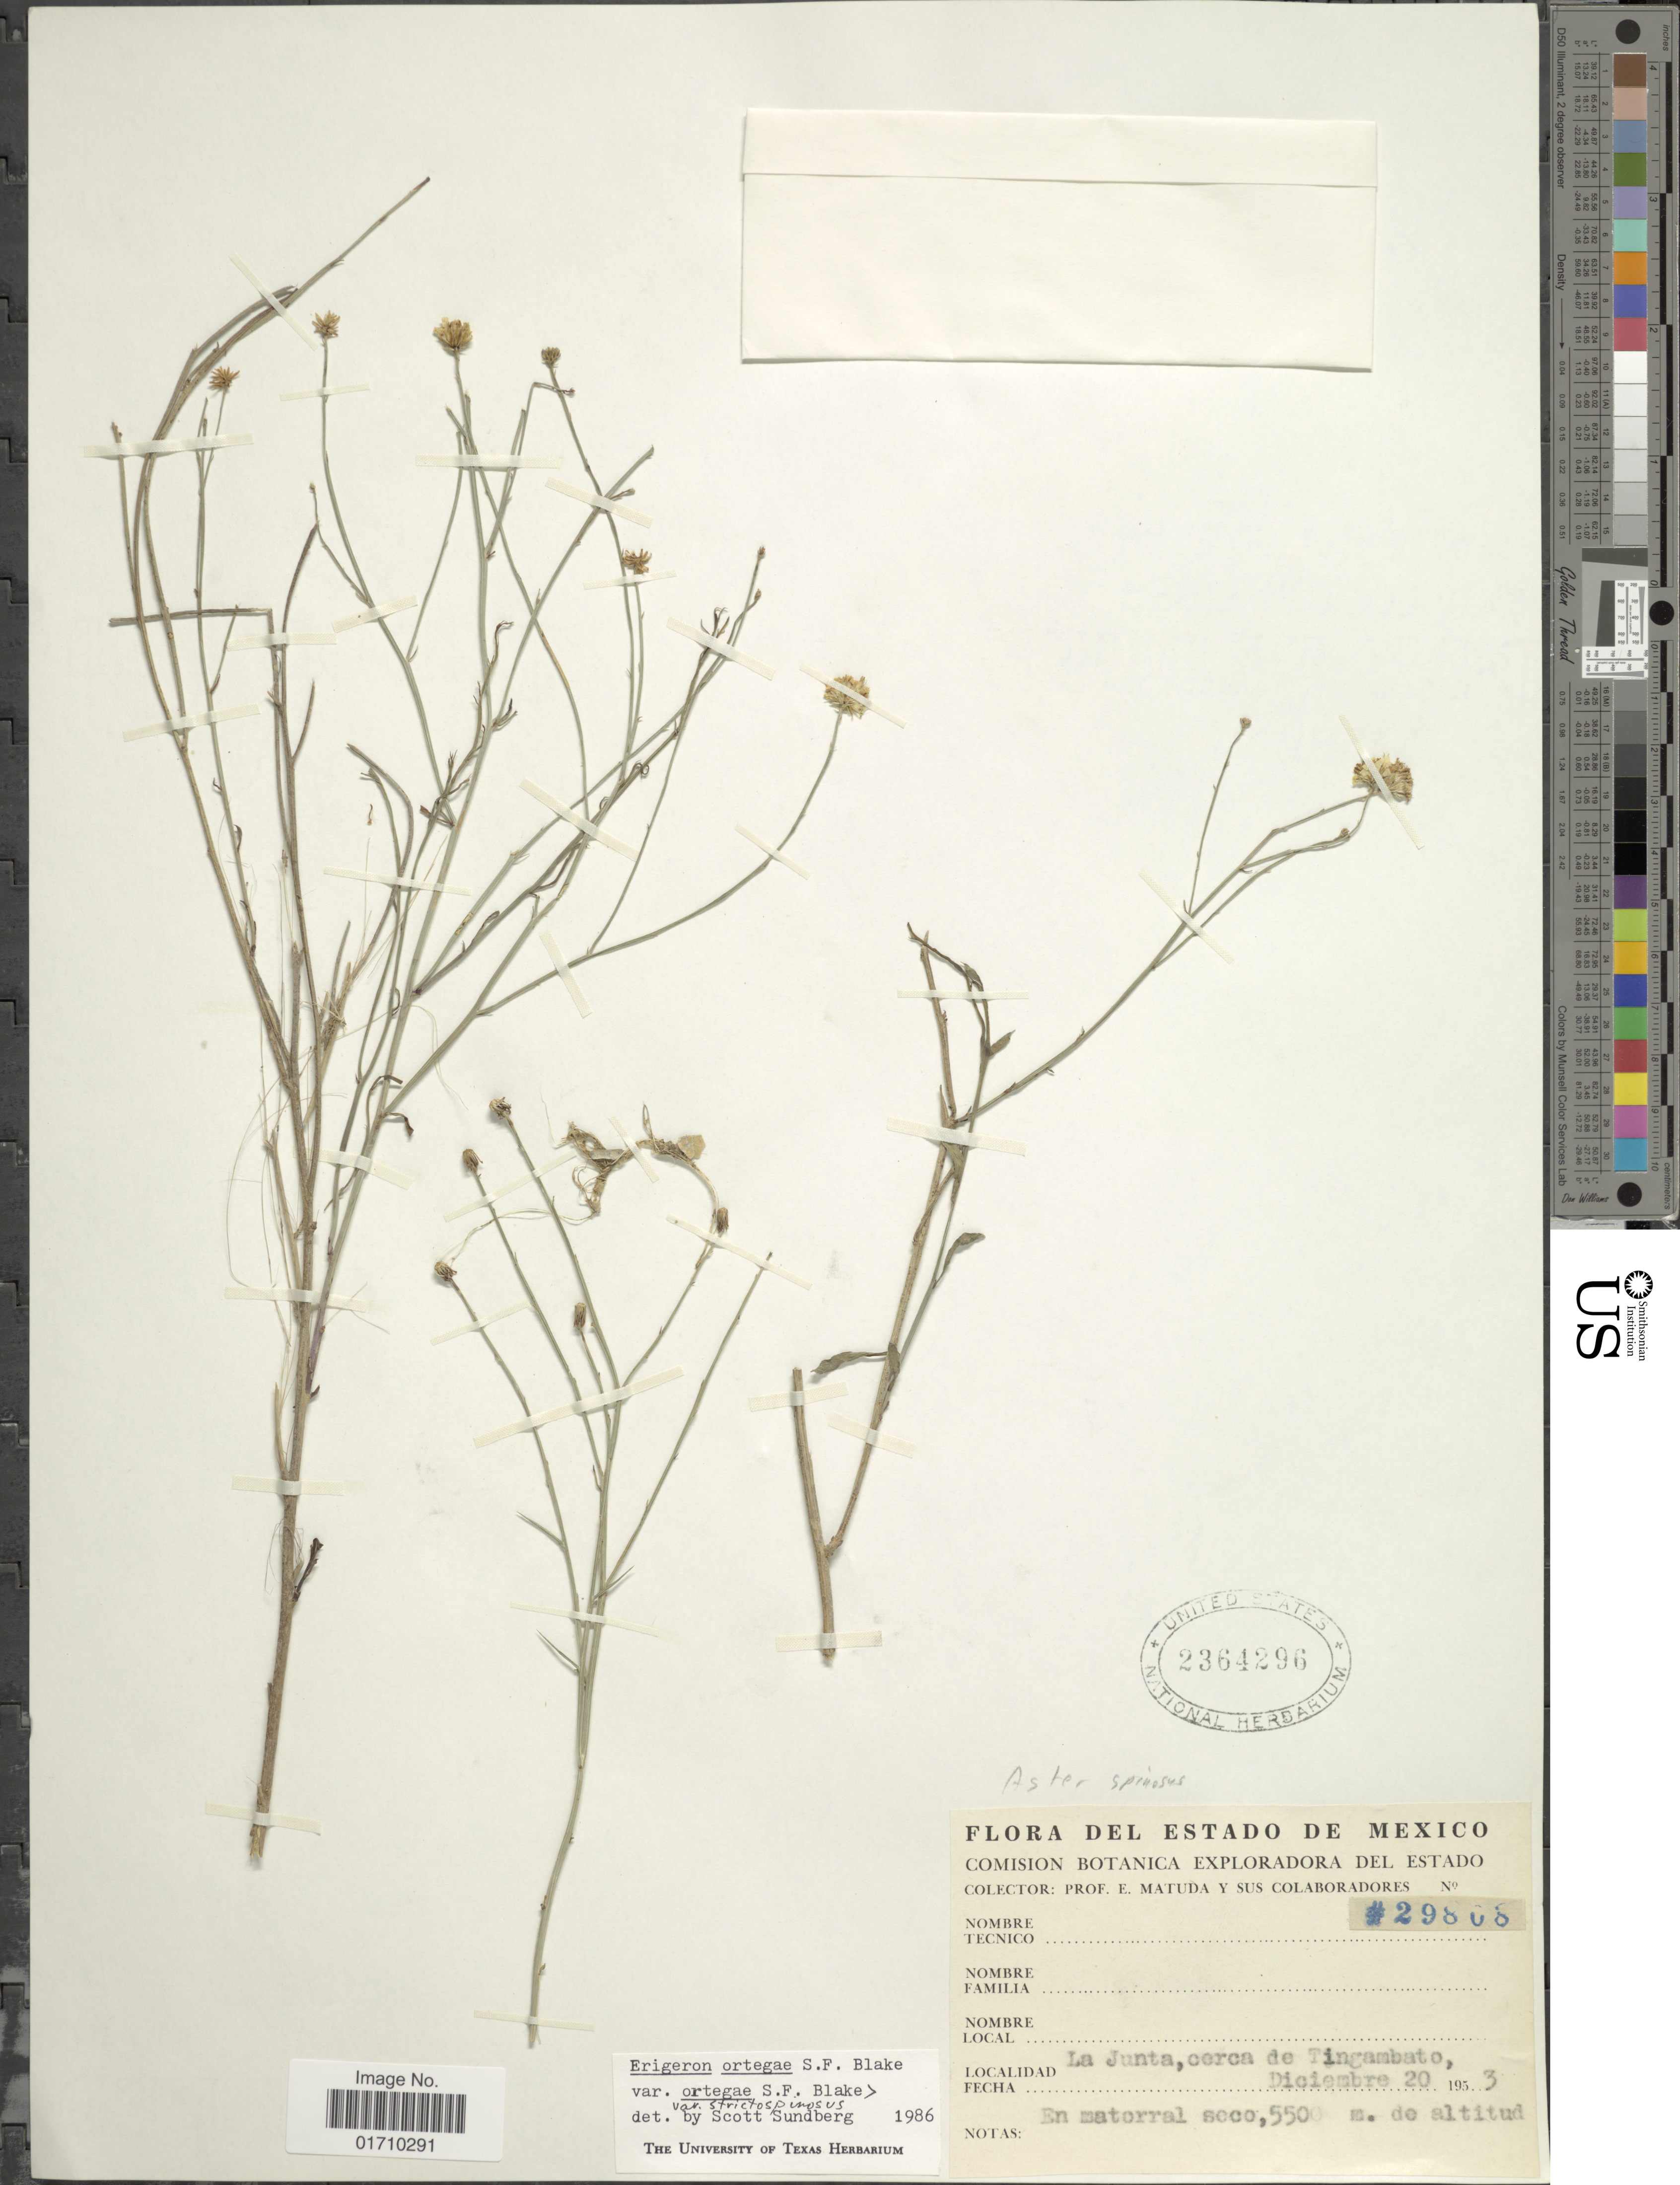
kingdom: Plantae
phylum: Tracheophyta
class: Magnoliopsida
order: Asterales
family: Asteraceae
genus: Chloracantha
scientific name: Chloracantha spinosa var. jaliscensis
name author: (McVaugh) S.D. Sundb.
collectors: E. Matuda & et al.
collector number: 29808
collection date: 1953-12-20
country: Mexico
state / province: México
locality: La Junta, cerca de Tingambato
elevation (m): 5500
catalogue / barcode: US 2364296